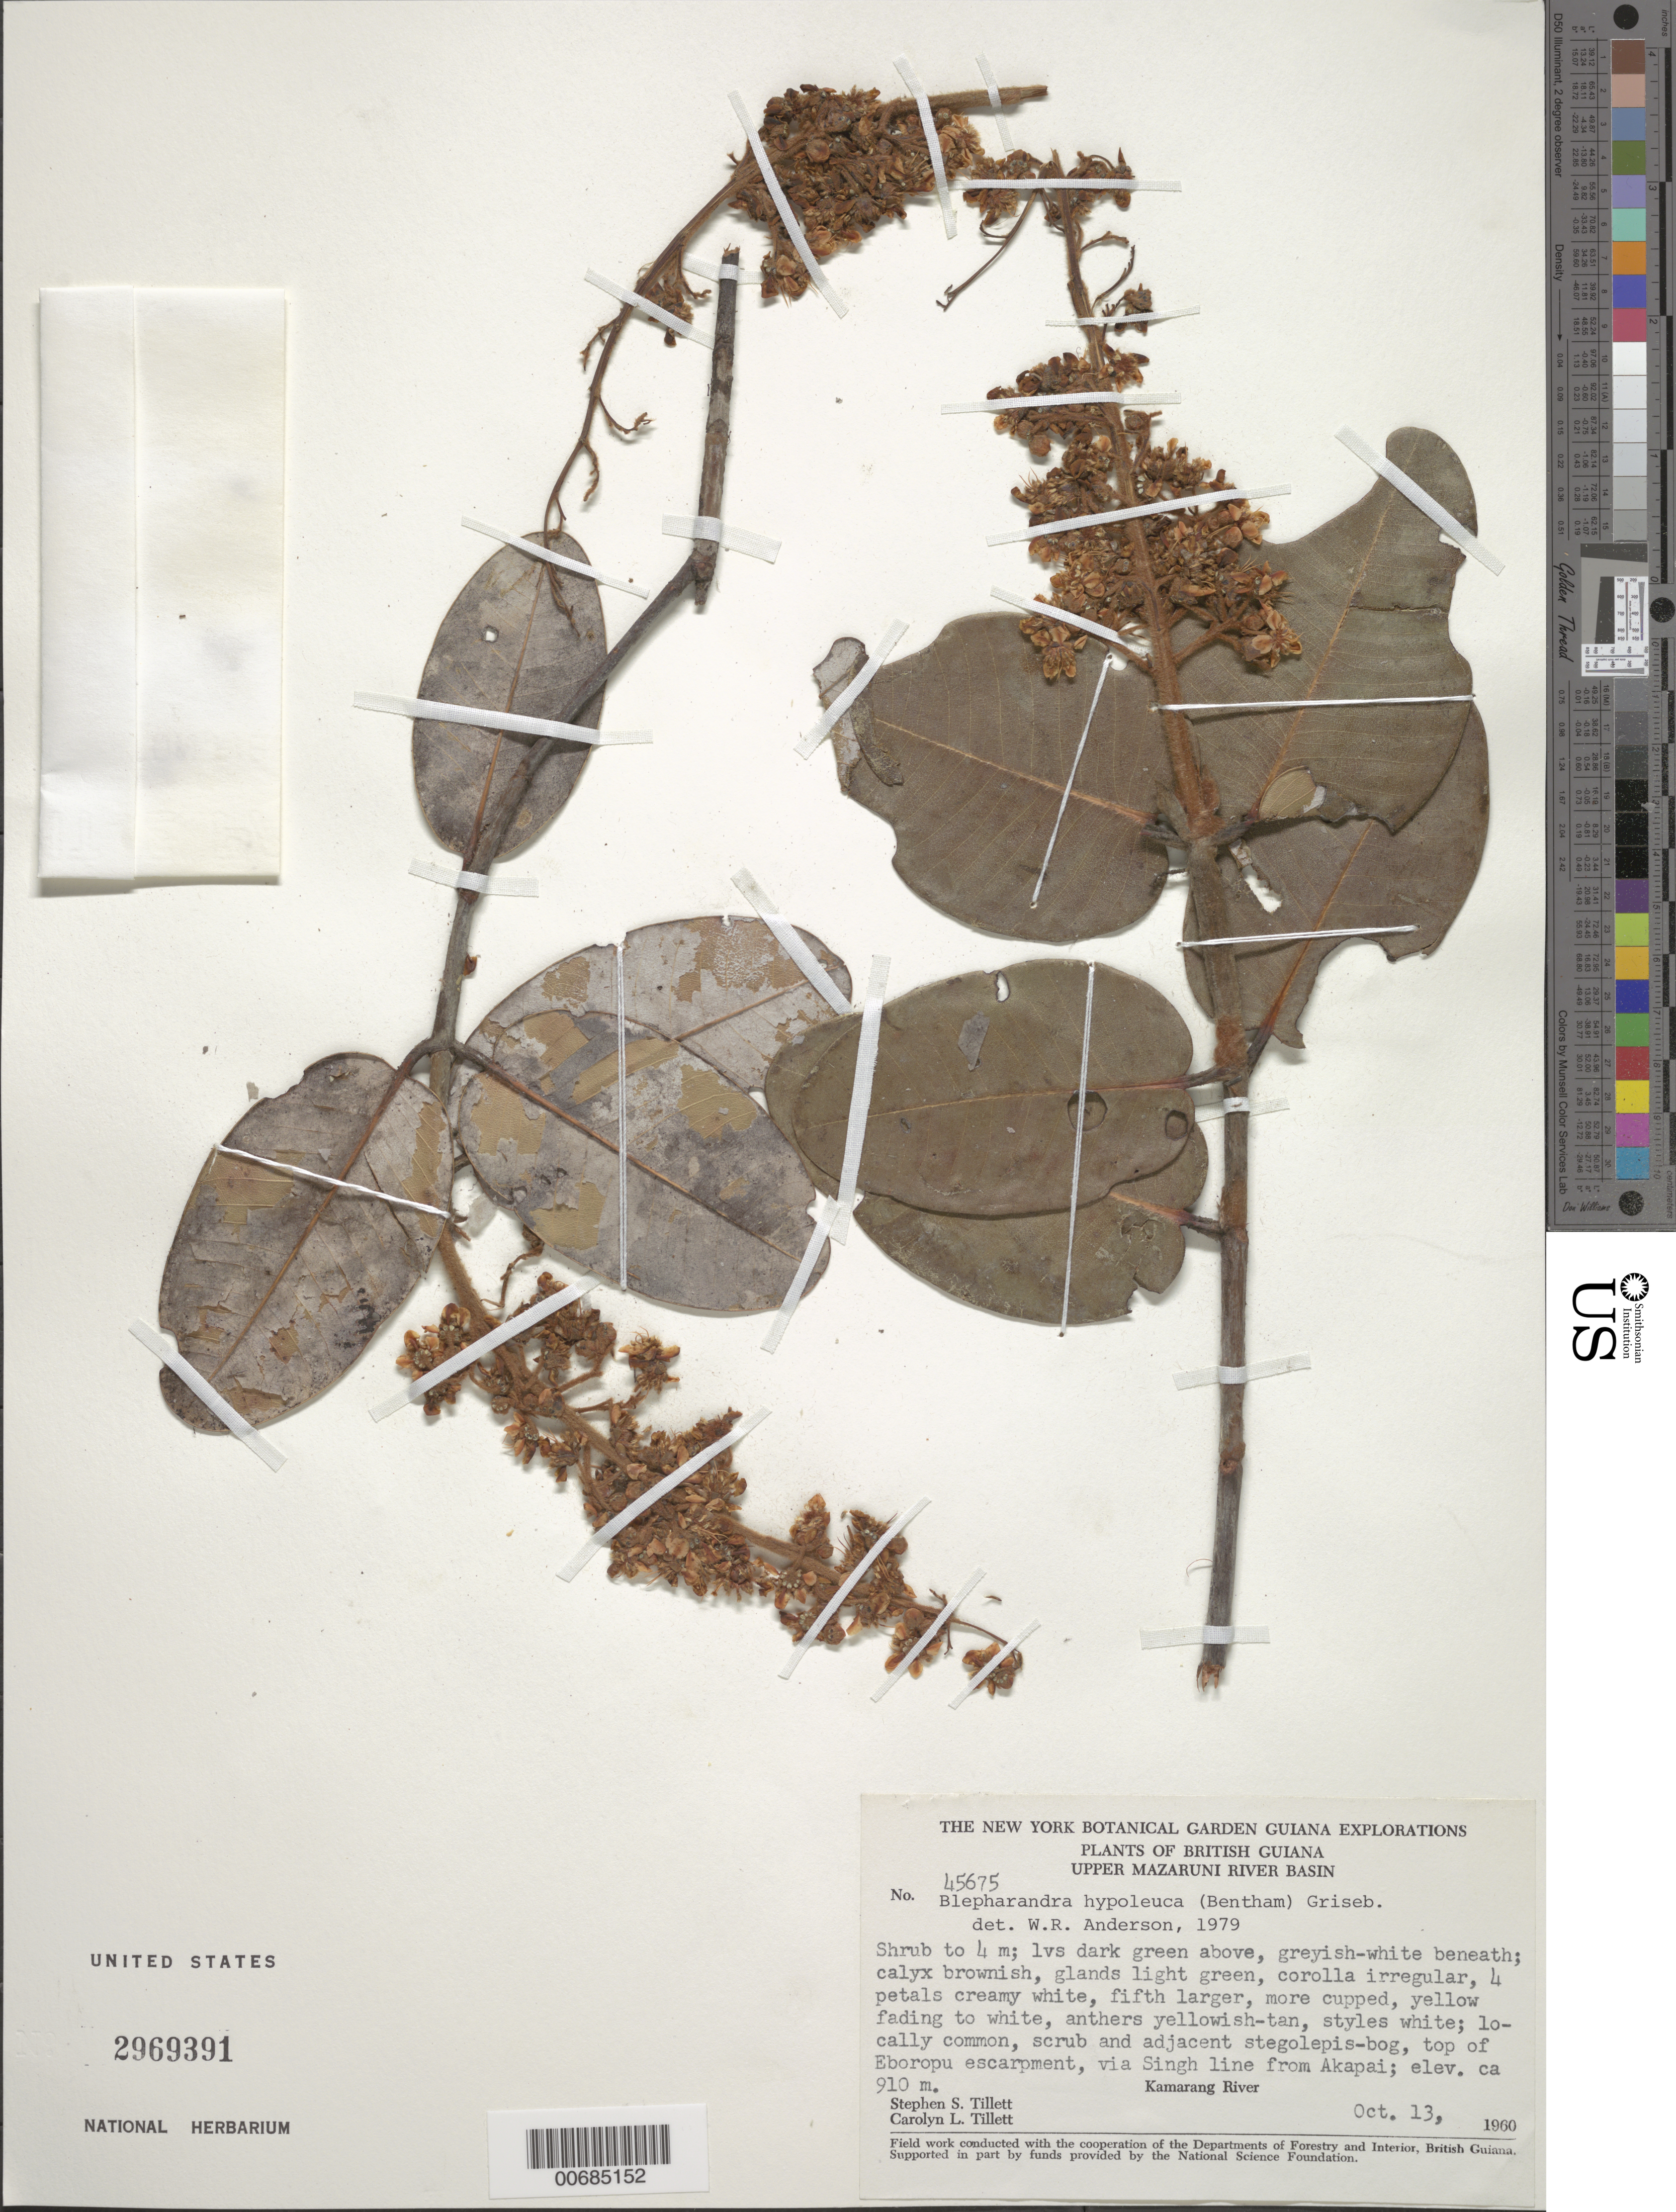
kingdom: Plantae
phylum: Tracheophyta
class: Magnoliopsida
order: Malpighiales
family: Malpighiaceae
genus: Blepharandra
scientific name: Blepharandra hypoleuca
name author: (Benth.) Griseb.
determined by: Anderson, W. R., (MICH), University of Michigan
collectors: S. S. Tillett, C. L. Tillett & R. Boyan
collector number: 45675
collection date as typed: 13-Oct-60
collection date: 1960-10-13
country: Guyana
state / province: Cuyuni-Mazaruni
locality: Upper Mazaruni River Basin, top of Eboropu escarpment, via Singh line from Akapai, Kamarang R.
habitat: Scrub & adjacent stegolepis bog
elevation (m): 472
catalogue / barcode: US 2969391